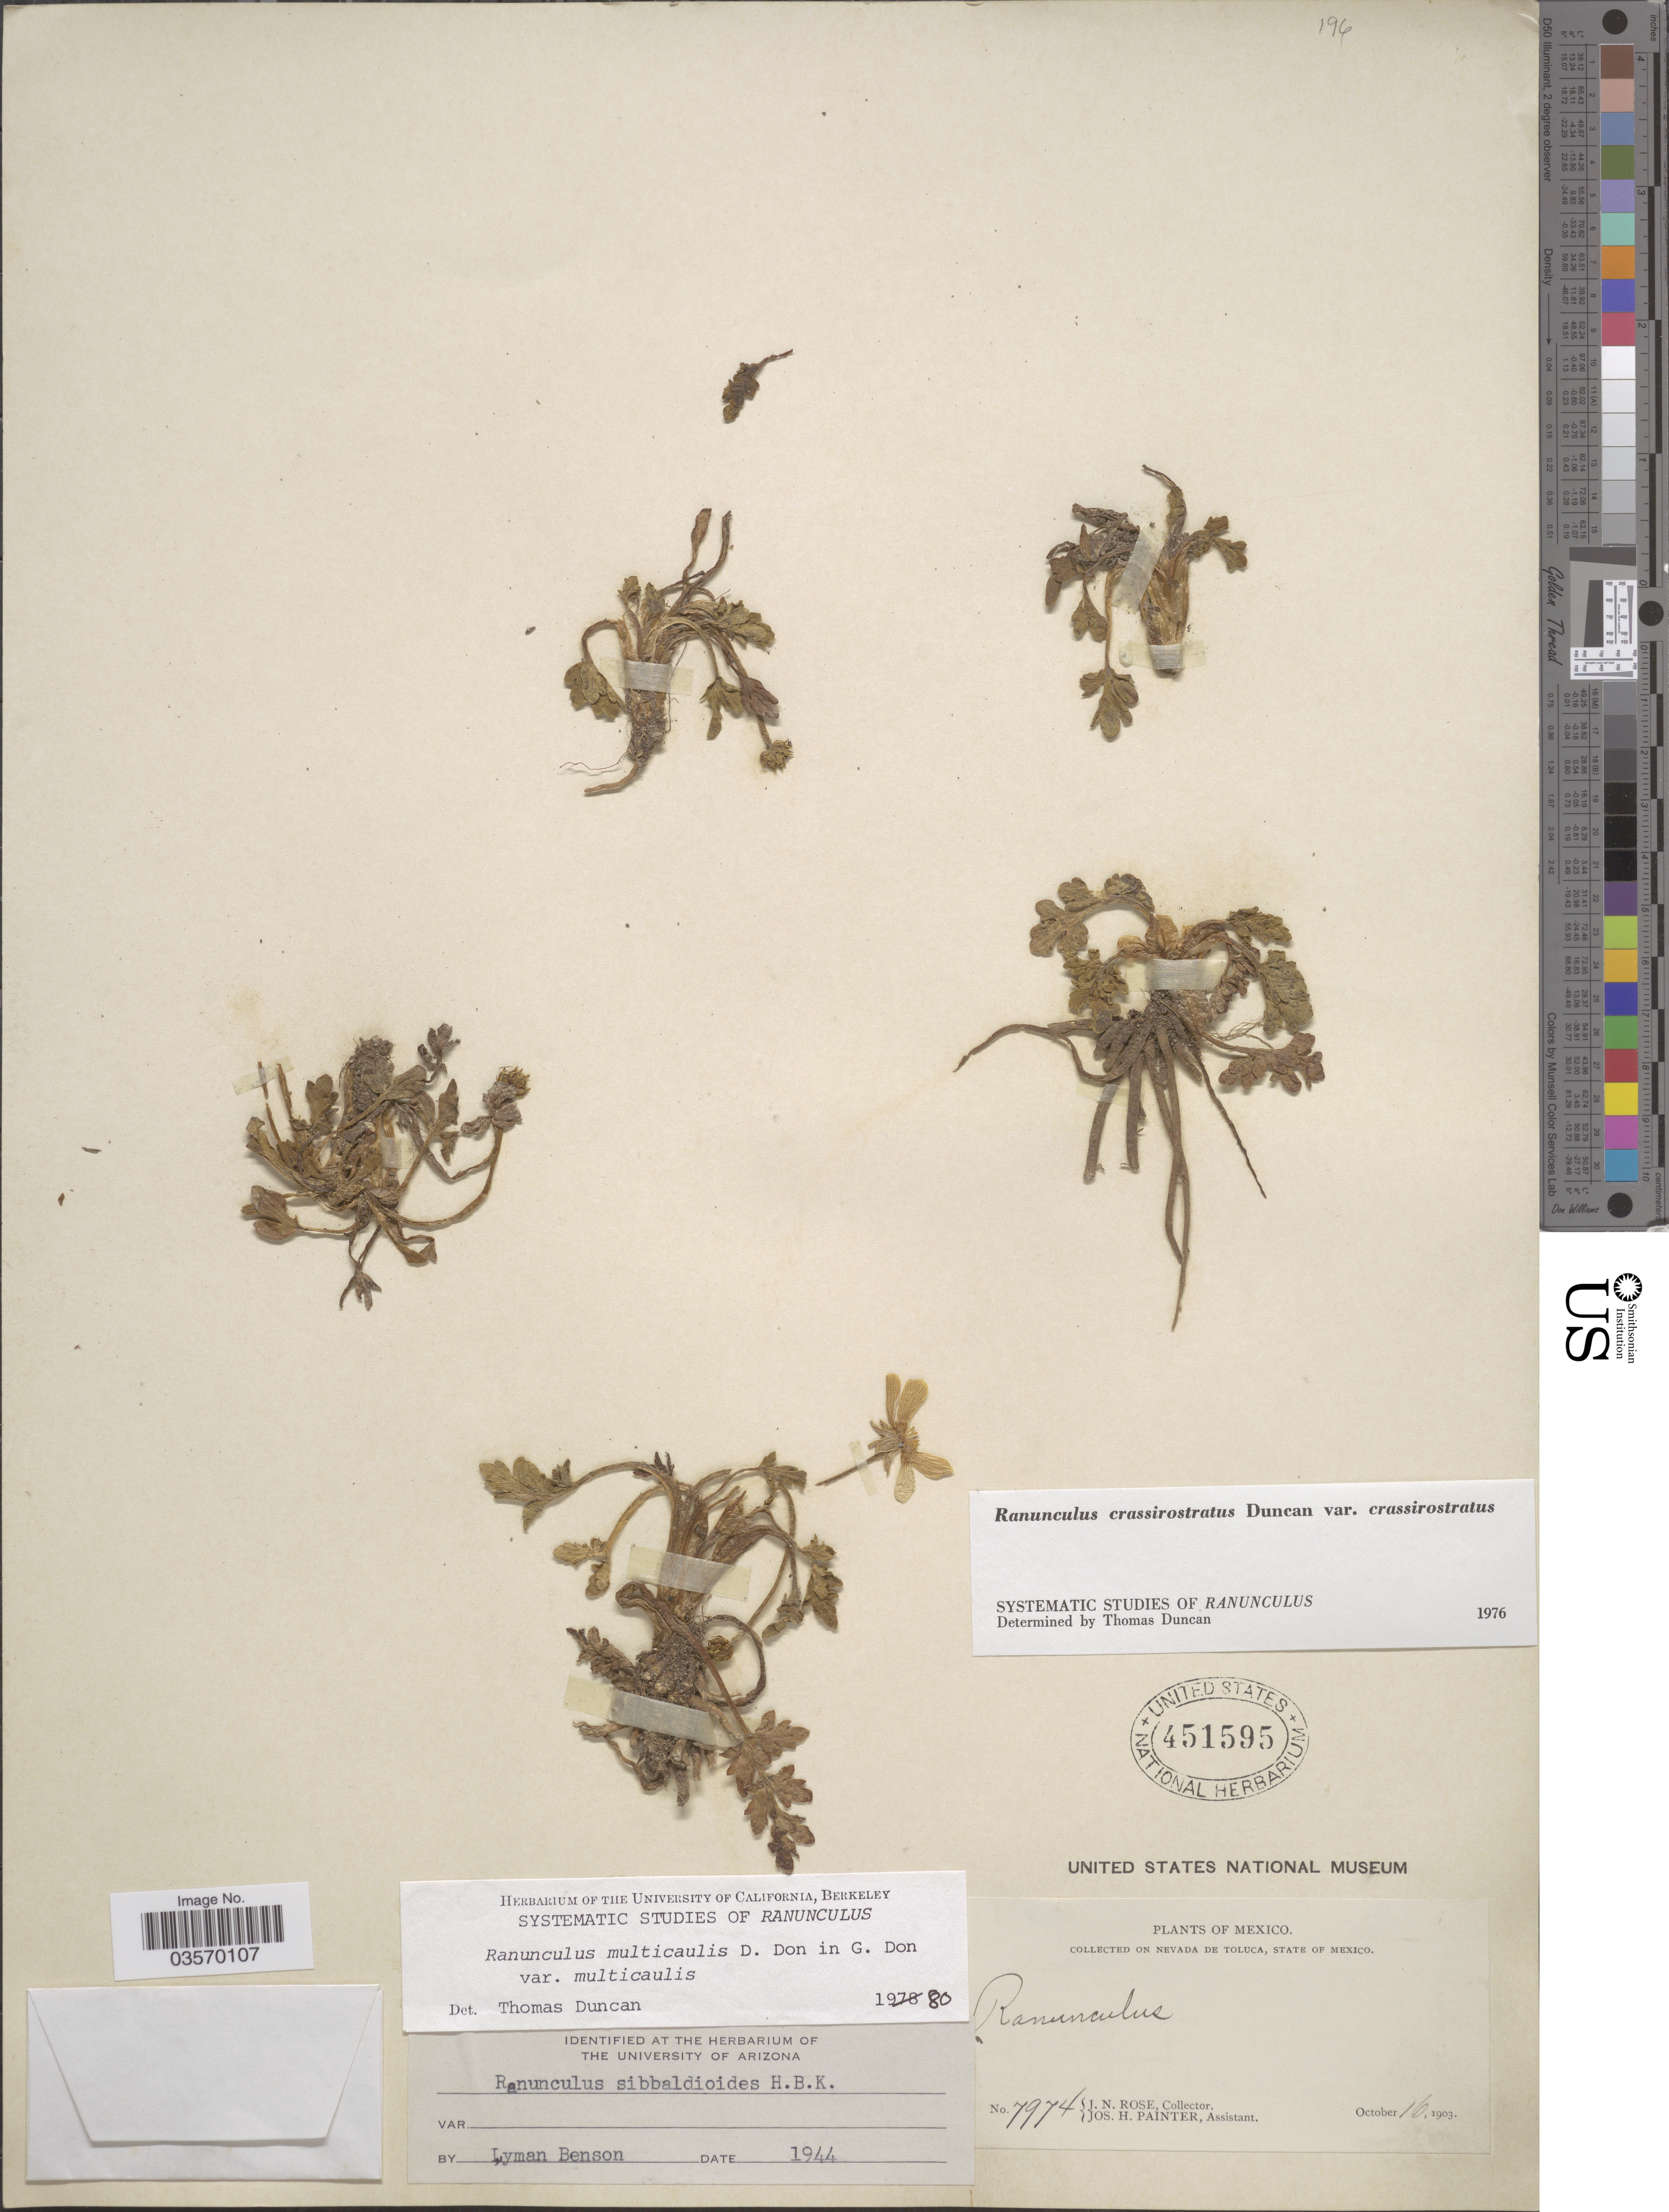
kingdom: Plantae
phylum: Tracheophyta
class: Magnoliopsida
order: Ranunculales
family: Ranunculaceae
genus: Ranunculus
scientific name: Ranunculus multicaulis var. multicaulis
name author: D. Don ex D. Don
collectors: J. N. Rose & J. H. Painter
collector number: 7974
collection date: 1903-10-16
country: Mexico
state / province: México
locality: Nevada de Toluca.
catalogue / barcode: US 451595